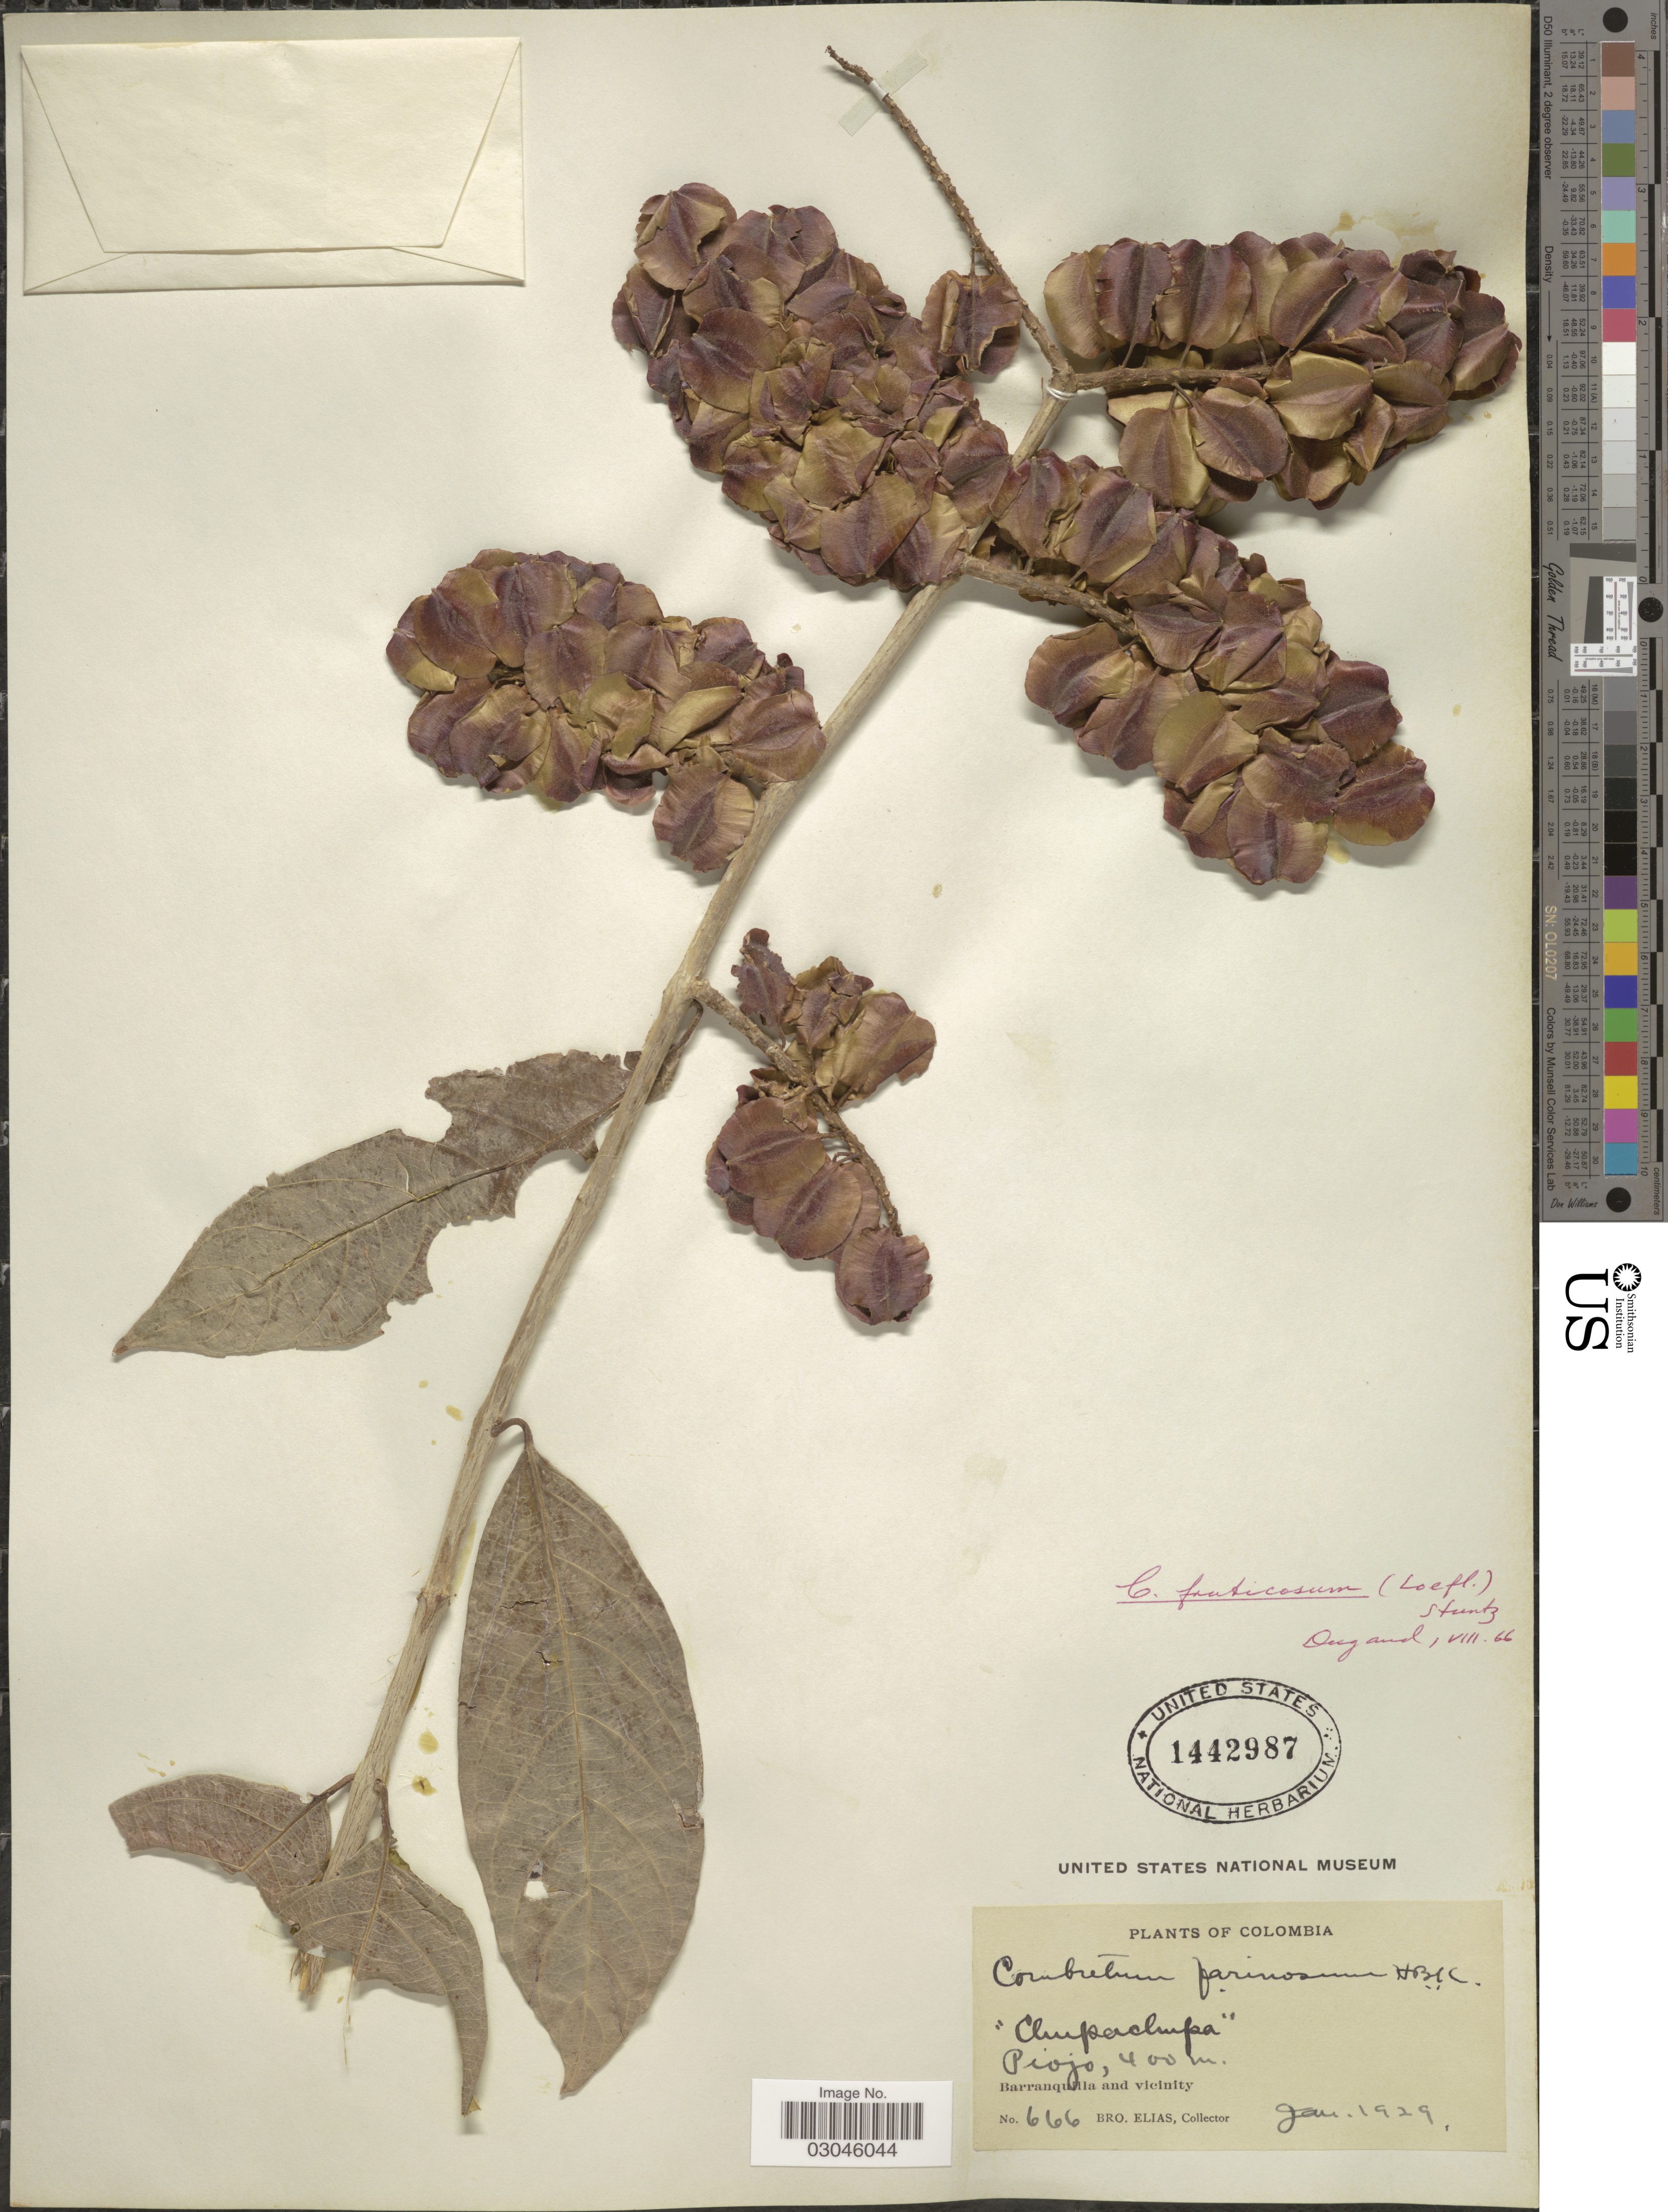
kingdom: Plantae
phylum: Tracheophyta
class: Magnoliopsida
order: Myrtales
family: Combretaceae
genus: Combretum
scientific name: Combretum fruticosum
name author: (Loefl.) Stuntz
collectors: Bro. Elias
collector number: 666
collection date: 1929-01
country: Colombia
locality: Piojo. Barranquilla and vicinity.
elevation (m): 400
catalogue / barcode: US 1442987